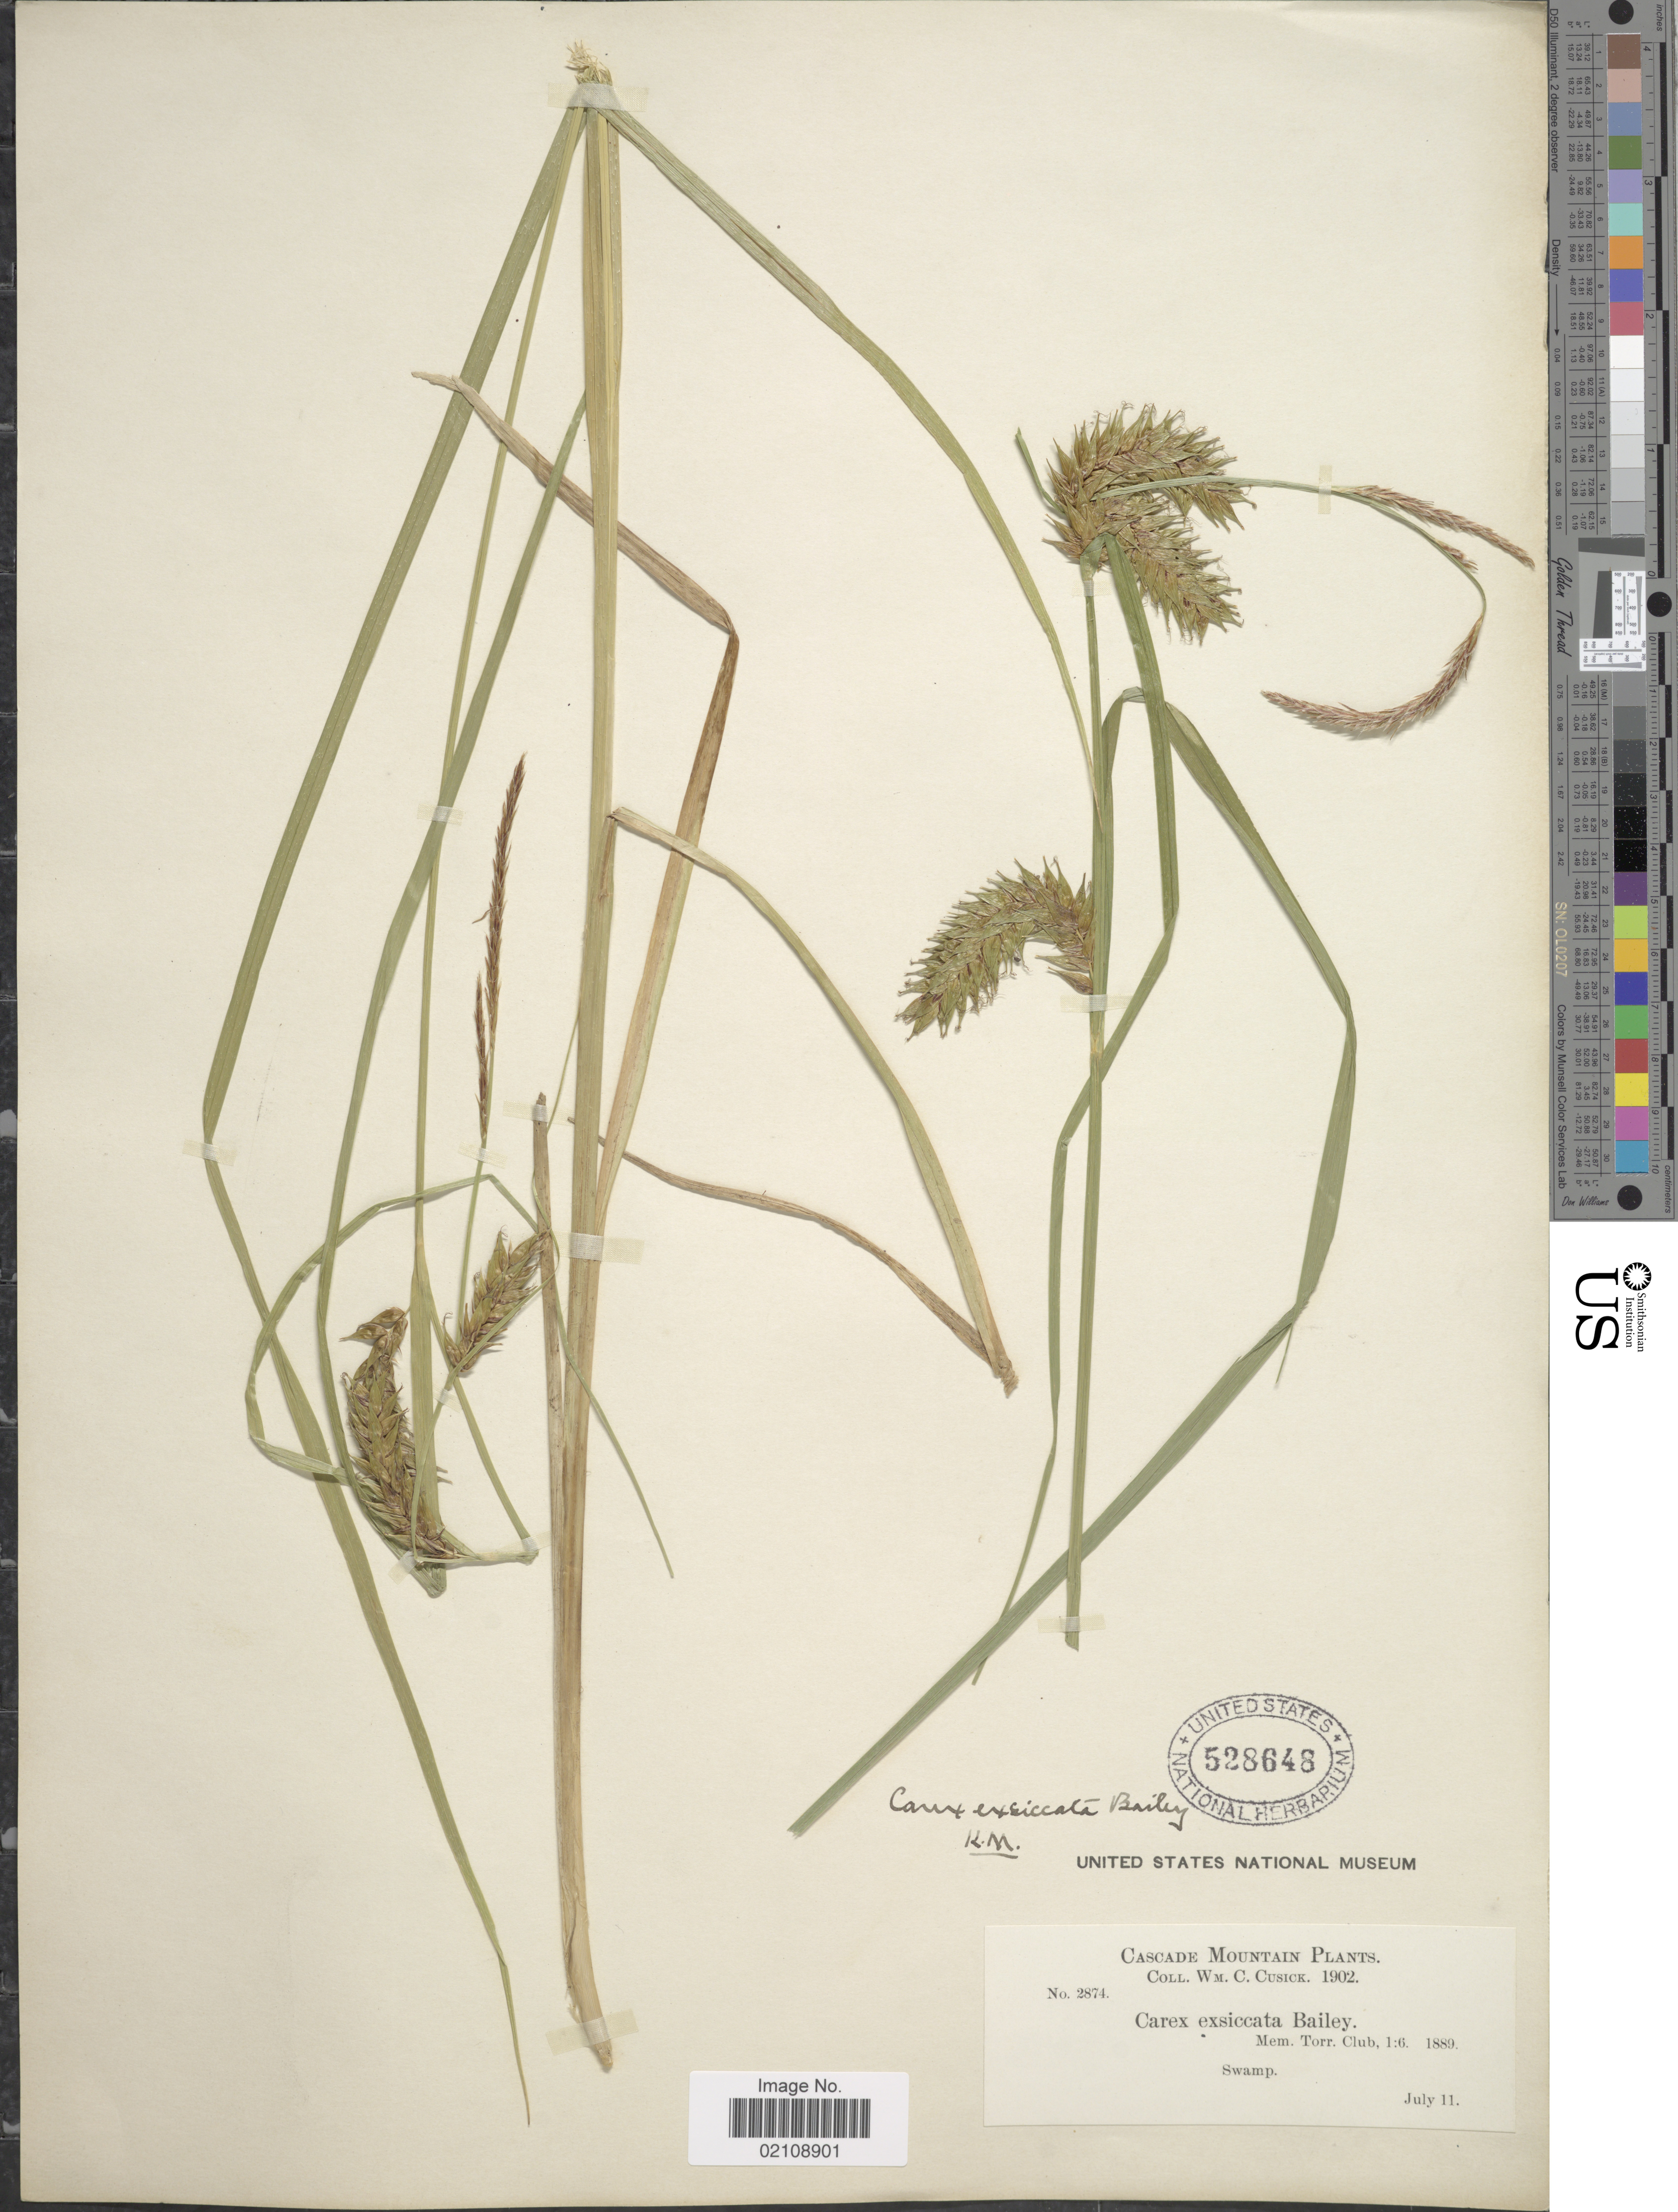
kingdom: Plantae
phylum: Tracheophyta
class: Liliopsida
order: Poales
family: Cyperaceae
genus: Carex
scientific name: Carex exsiccata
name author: L.H. Bailey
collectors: W. C. Cusick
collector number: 2874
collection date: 1902-07-11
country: United States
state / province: Wisconsin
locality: Cascade Mountain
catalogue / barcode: US 528648